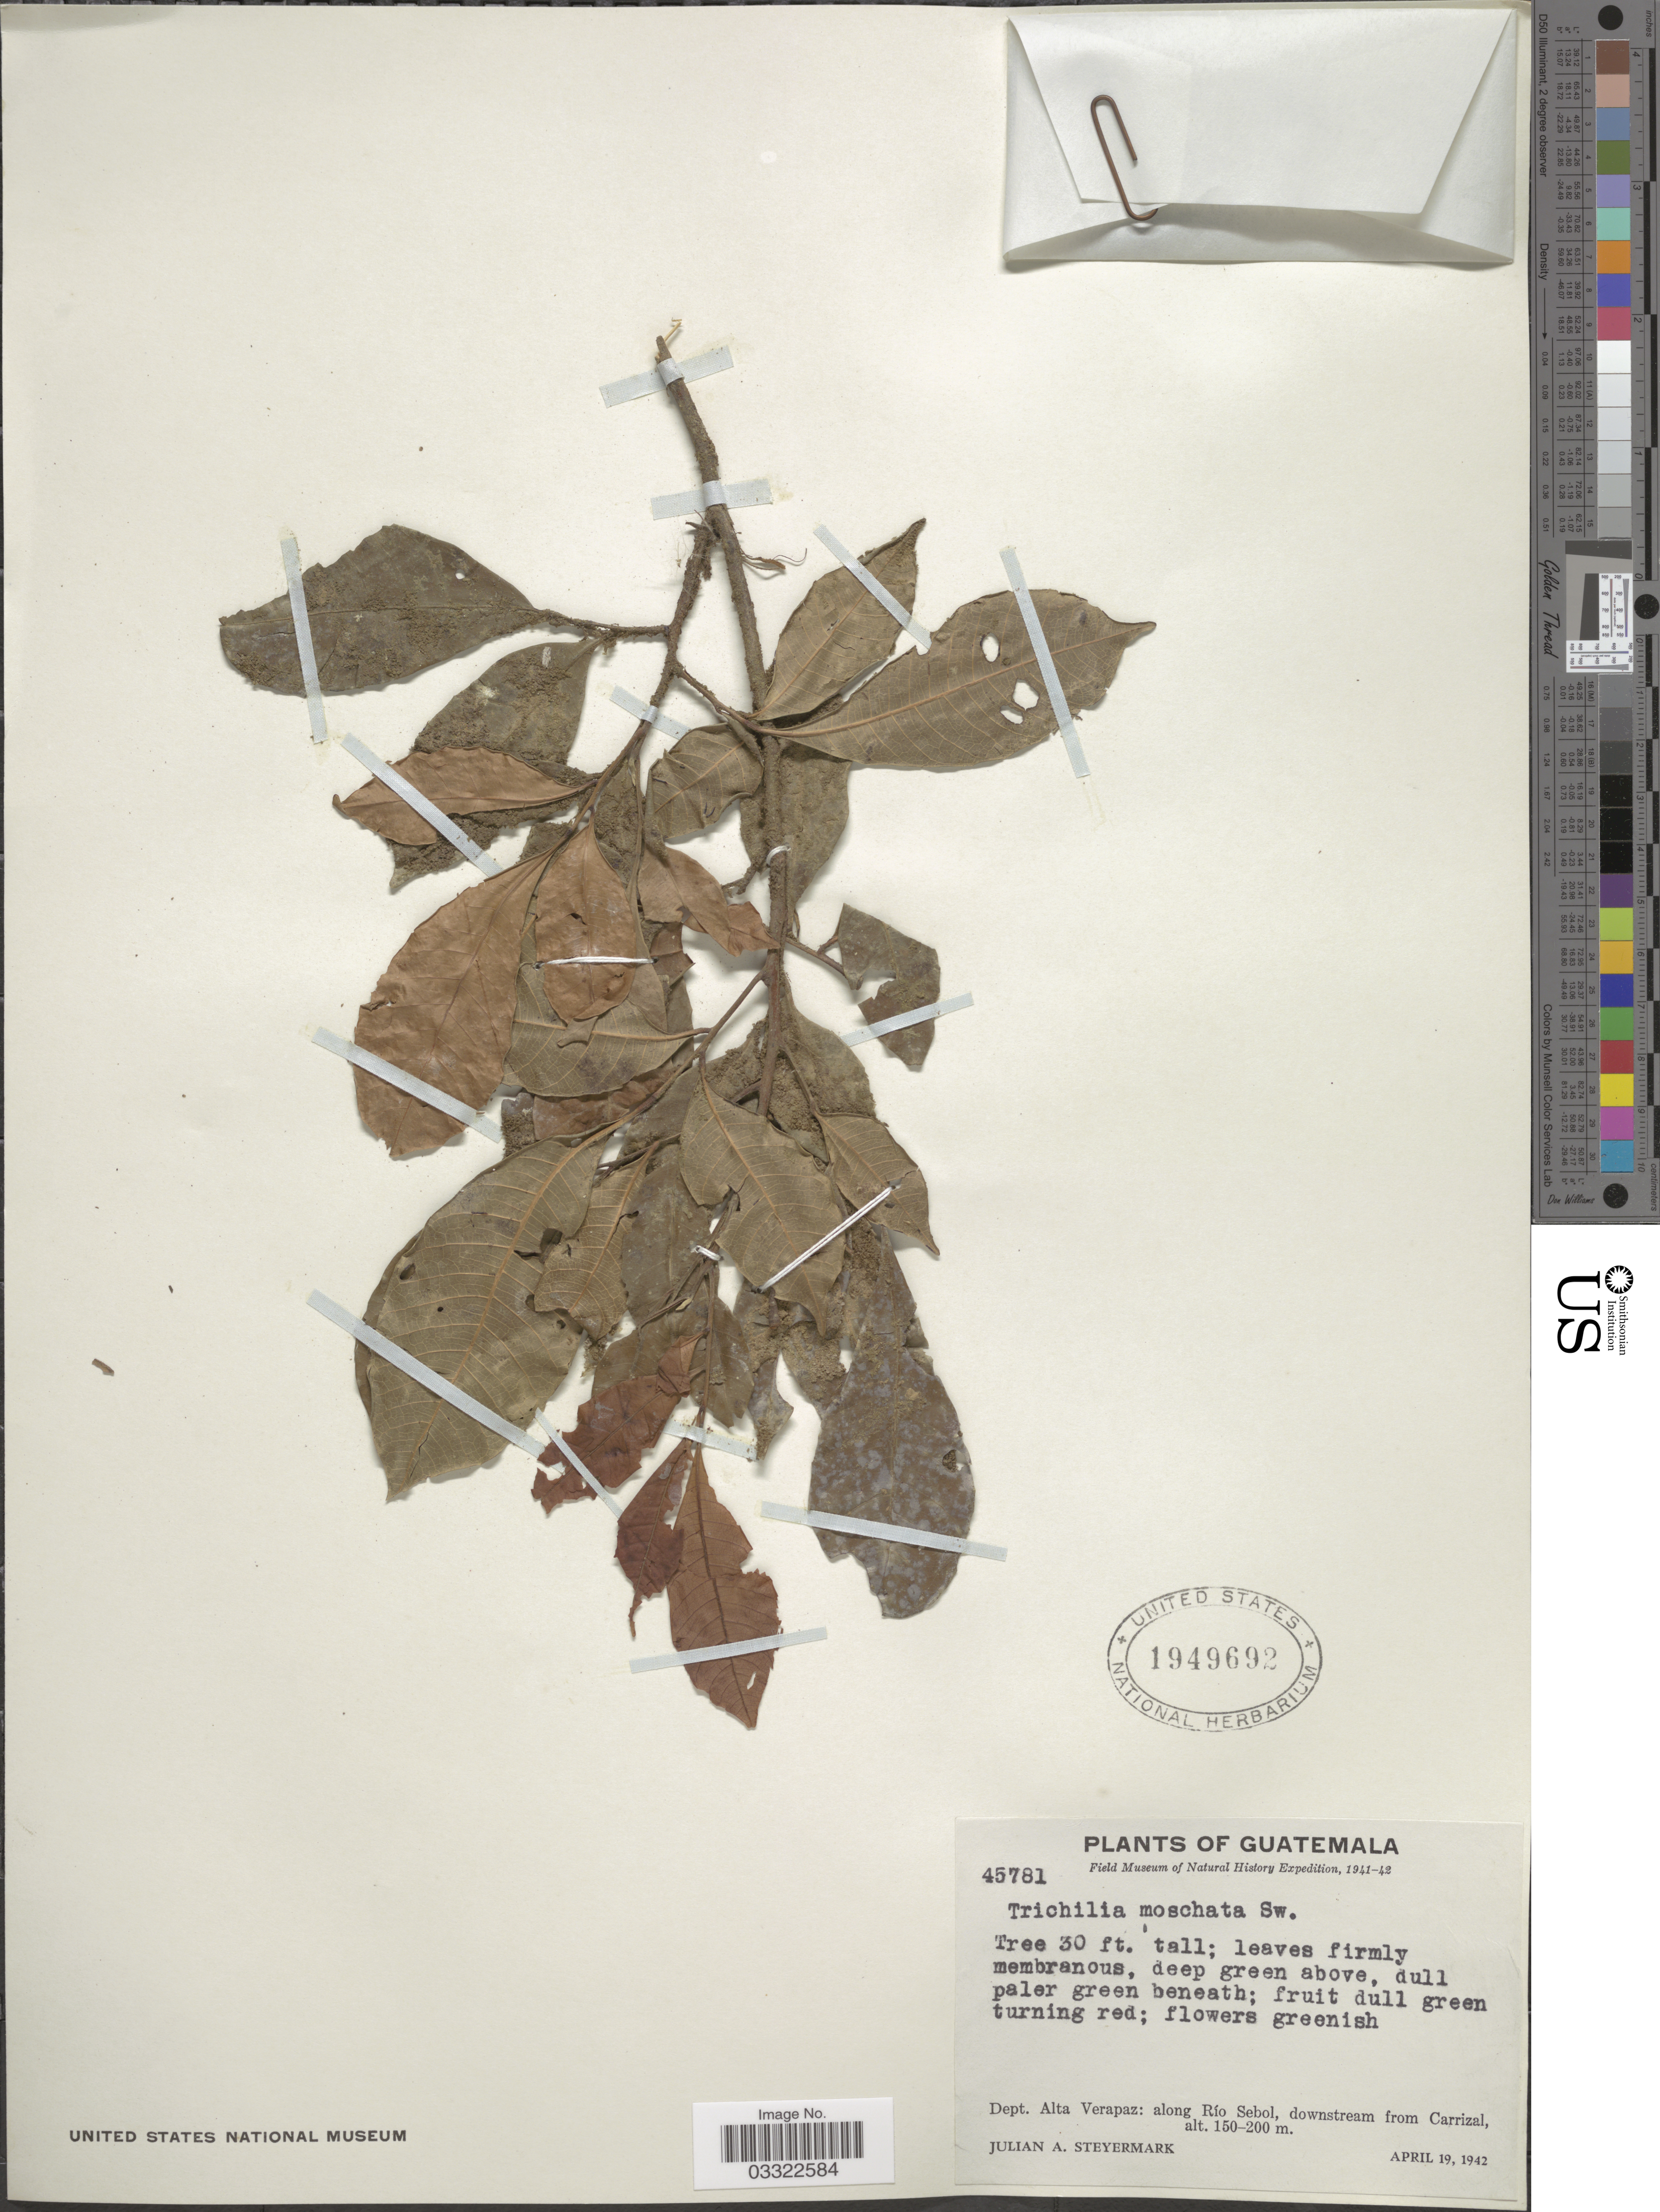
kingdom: Plantae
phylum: Tracheophyta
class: Magnoliopsida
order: Sapindales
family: Meliaceae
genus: Trichilia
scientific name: Trichilia moschata subsp. moschata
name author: Sw.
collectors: J. Steyermark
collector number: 45781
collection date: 1942-04-19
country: Guatemala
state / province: Alta Verapaz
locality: Dept. Alta Verapaz: along Río Sebol, downstream from Carrizal.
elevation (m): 150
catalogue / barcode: US 1949692